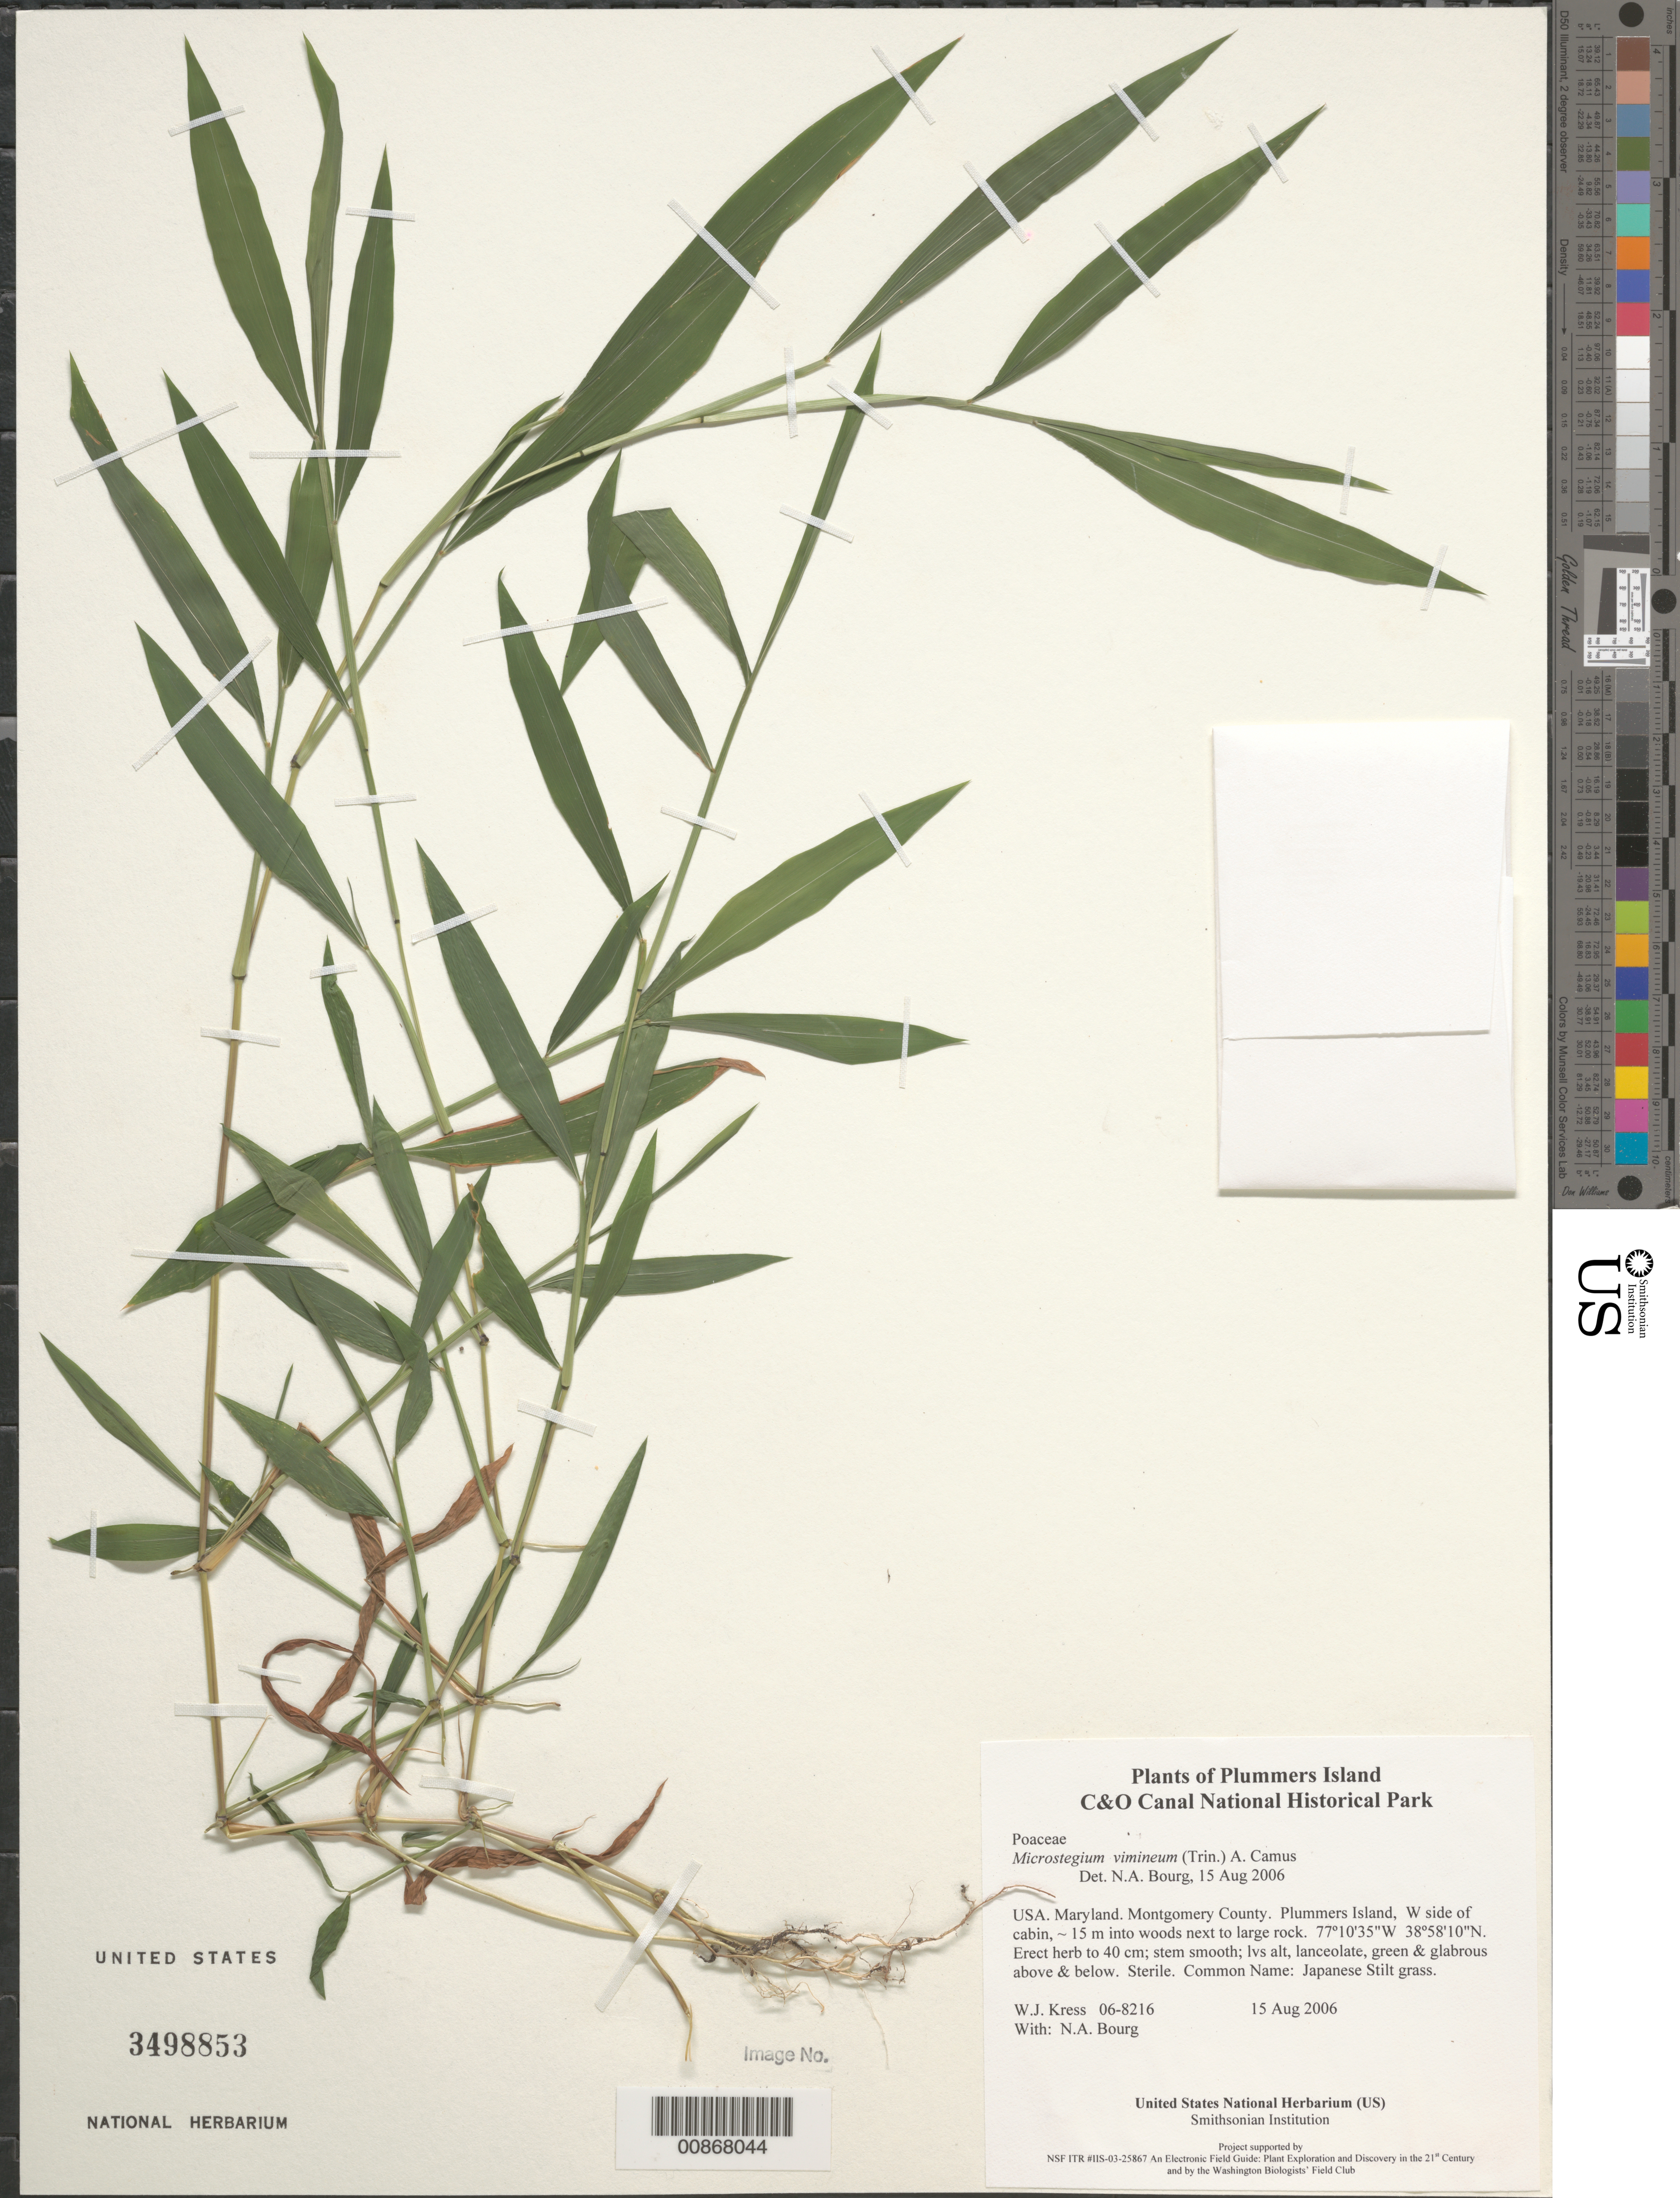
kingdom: Plantae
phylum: Tracheophyta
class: Liliopsida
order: Poales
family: Poaceae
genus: Microstegium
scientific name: Microstegium vimineum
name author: (Trin.) A. Camus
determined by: Bourg, N. A.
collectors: W. J. Kress & N. A. Bourg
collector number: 06-8216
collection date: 2006-08-15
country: United States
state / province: Maryland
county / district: Montgomery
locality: Chesapeake and Ohio Canal National Historical Park, Plummers Island, W side of cabin, ~ 15m into woods next to large rock.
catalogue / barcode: US 3498853